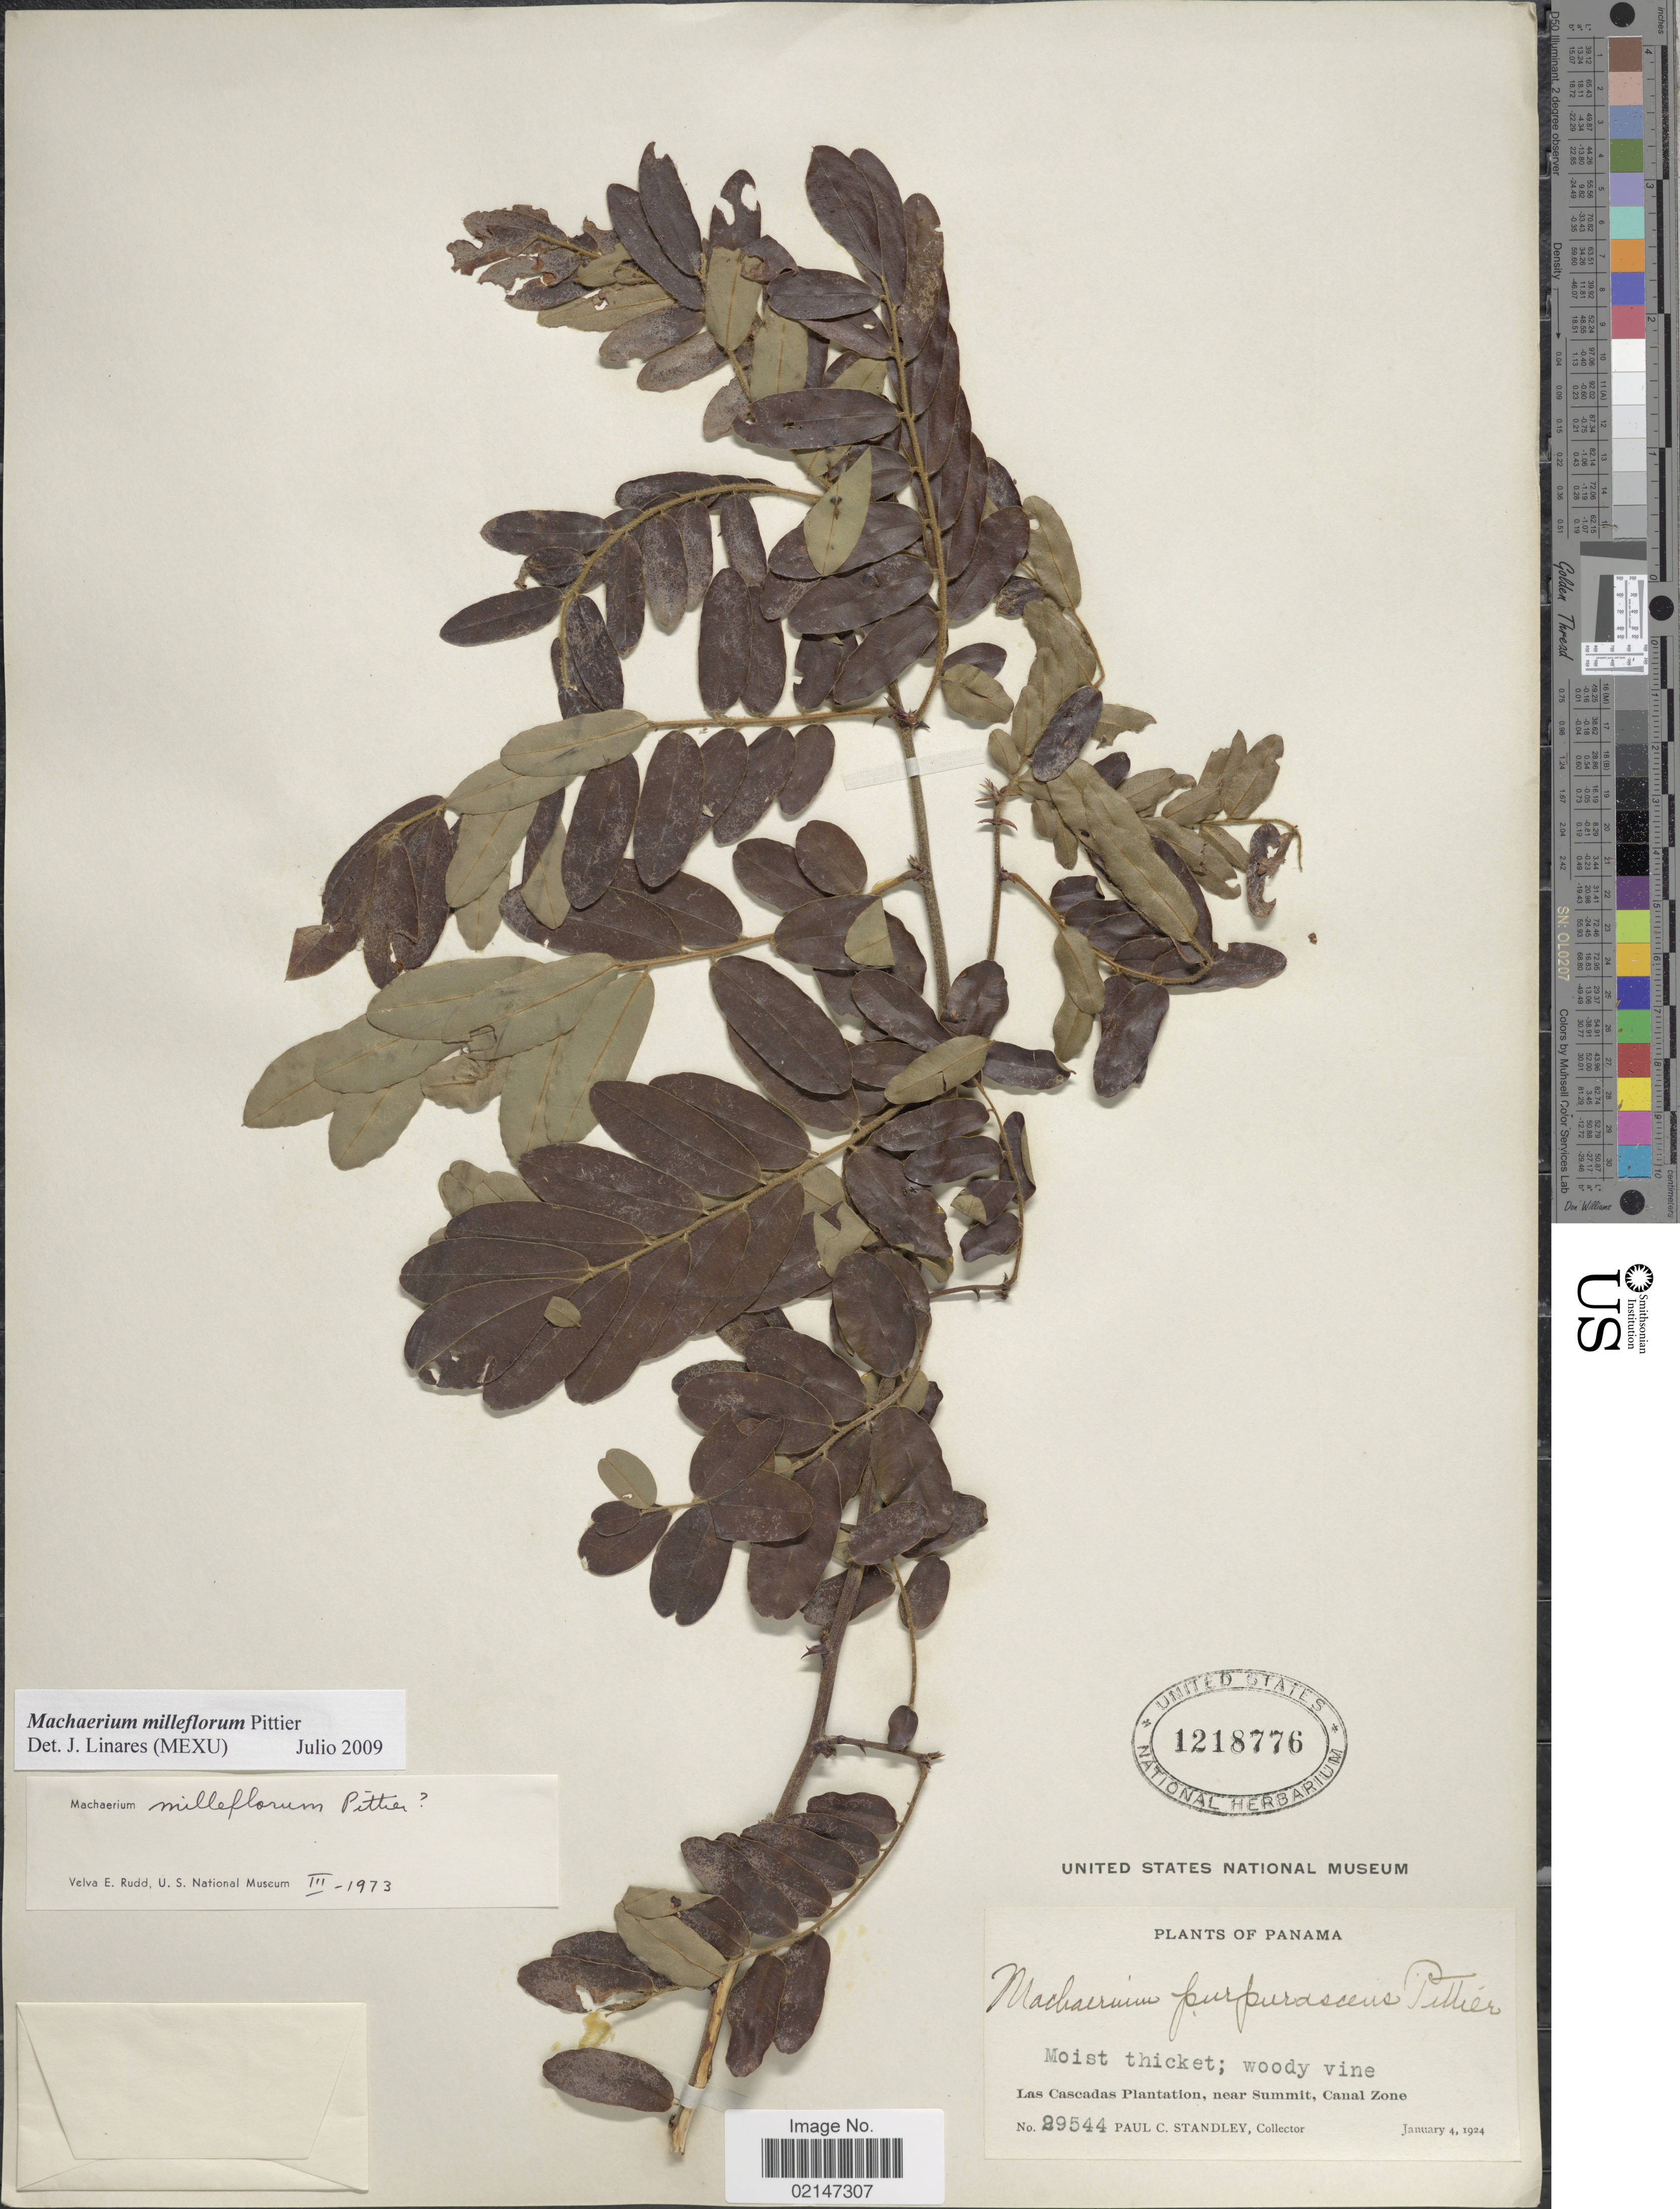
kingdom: Plantae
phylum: Tracheophyta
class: Magnoliopsida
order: Fabales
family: Fabaceae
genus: Machaerium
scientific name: Machaerium milleflorum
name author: Pittier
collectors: P. C. Standley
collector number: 29544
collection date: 1924-01-04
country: Panama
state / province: Colón / Panamá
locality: Moist thicket; woody vine, Las Cascadas Plantation, near Summit, Canal Zone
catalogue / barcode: US 1218776